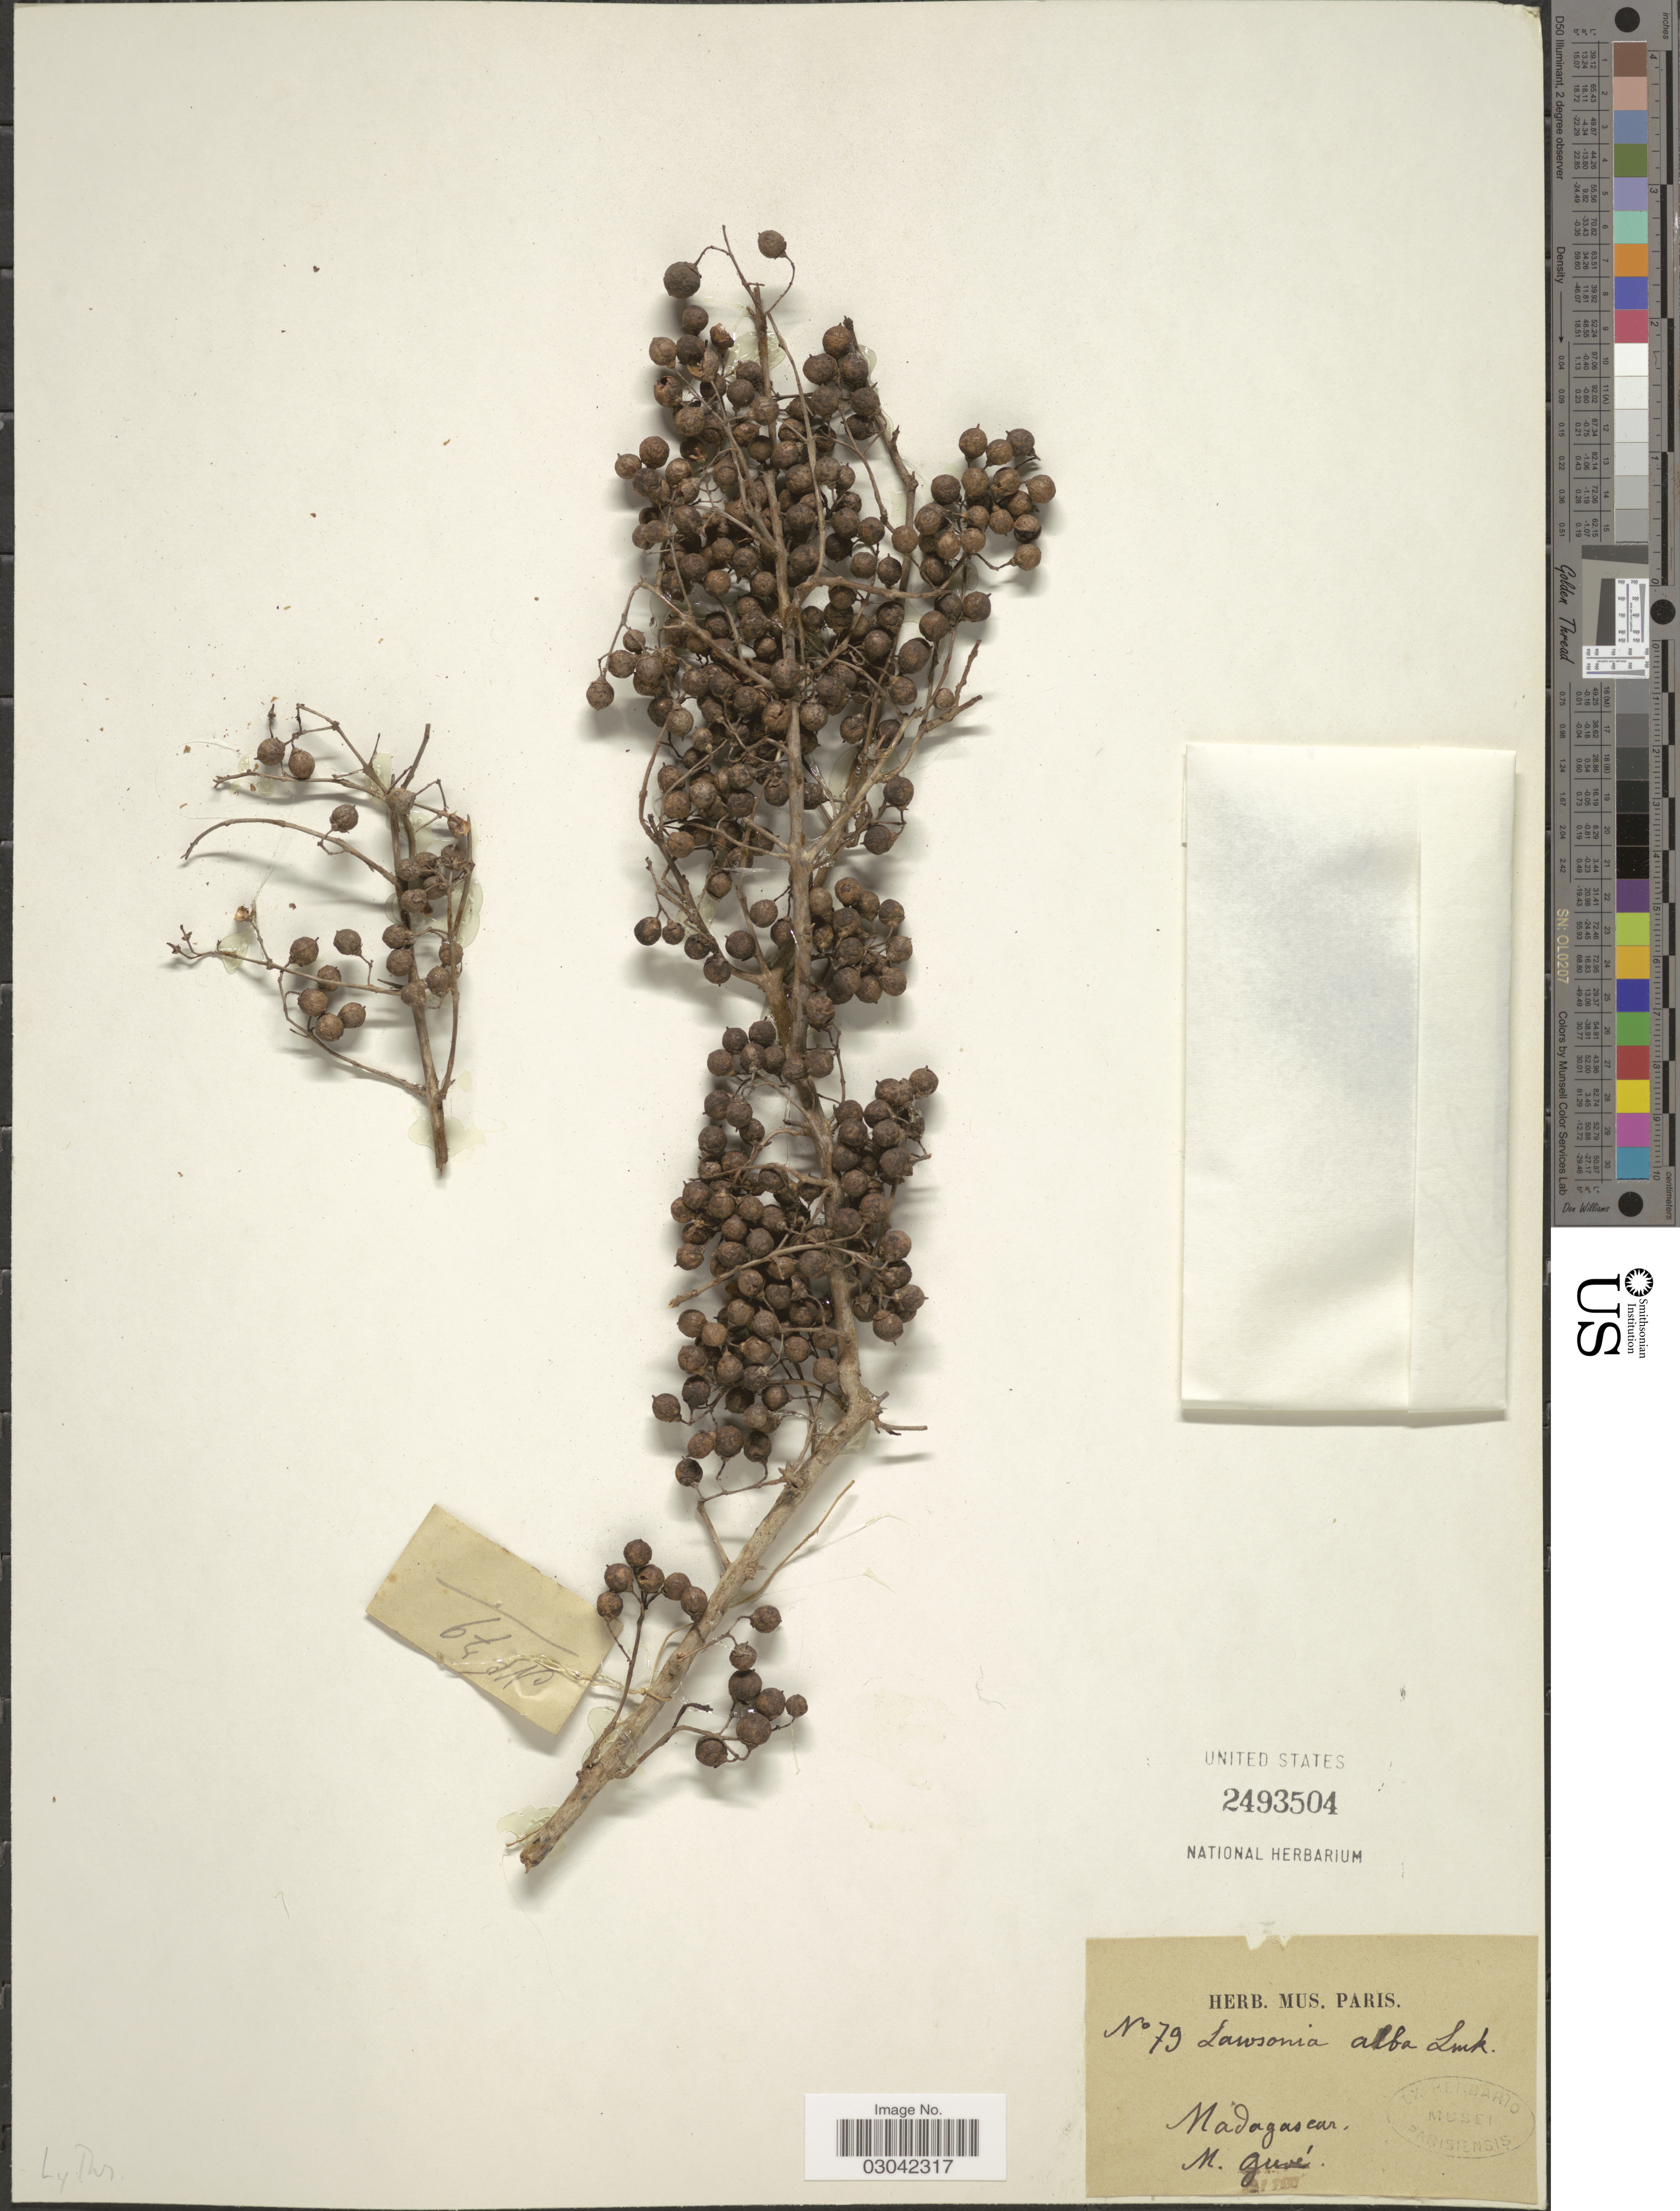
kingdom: Plantae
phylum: Tracheophyta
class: Magnoliopsida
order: Myrtales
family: Lythraceae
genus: Lawsonia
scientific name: Lawsonia inermis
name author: L.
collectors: M. Guvé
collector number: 79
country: Madagascar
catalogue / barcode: US 2493504